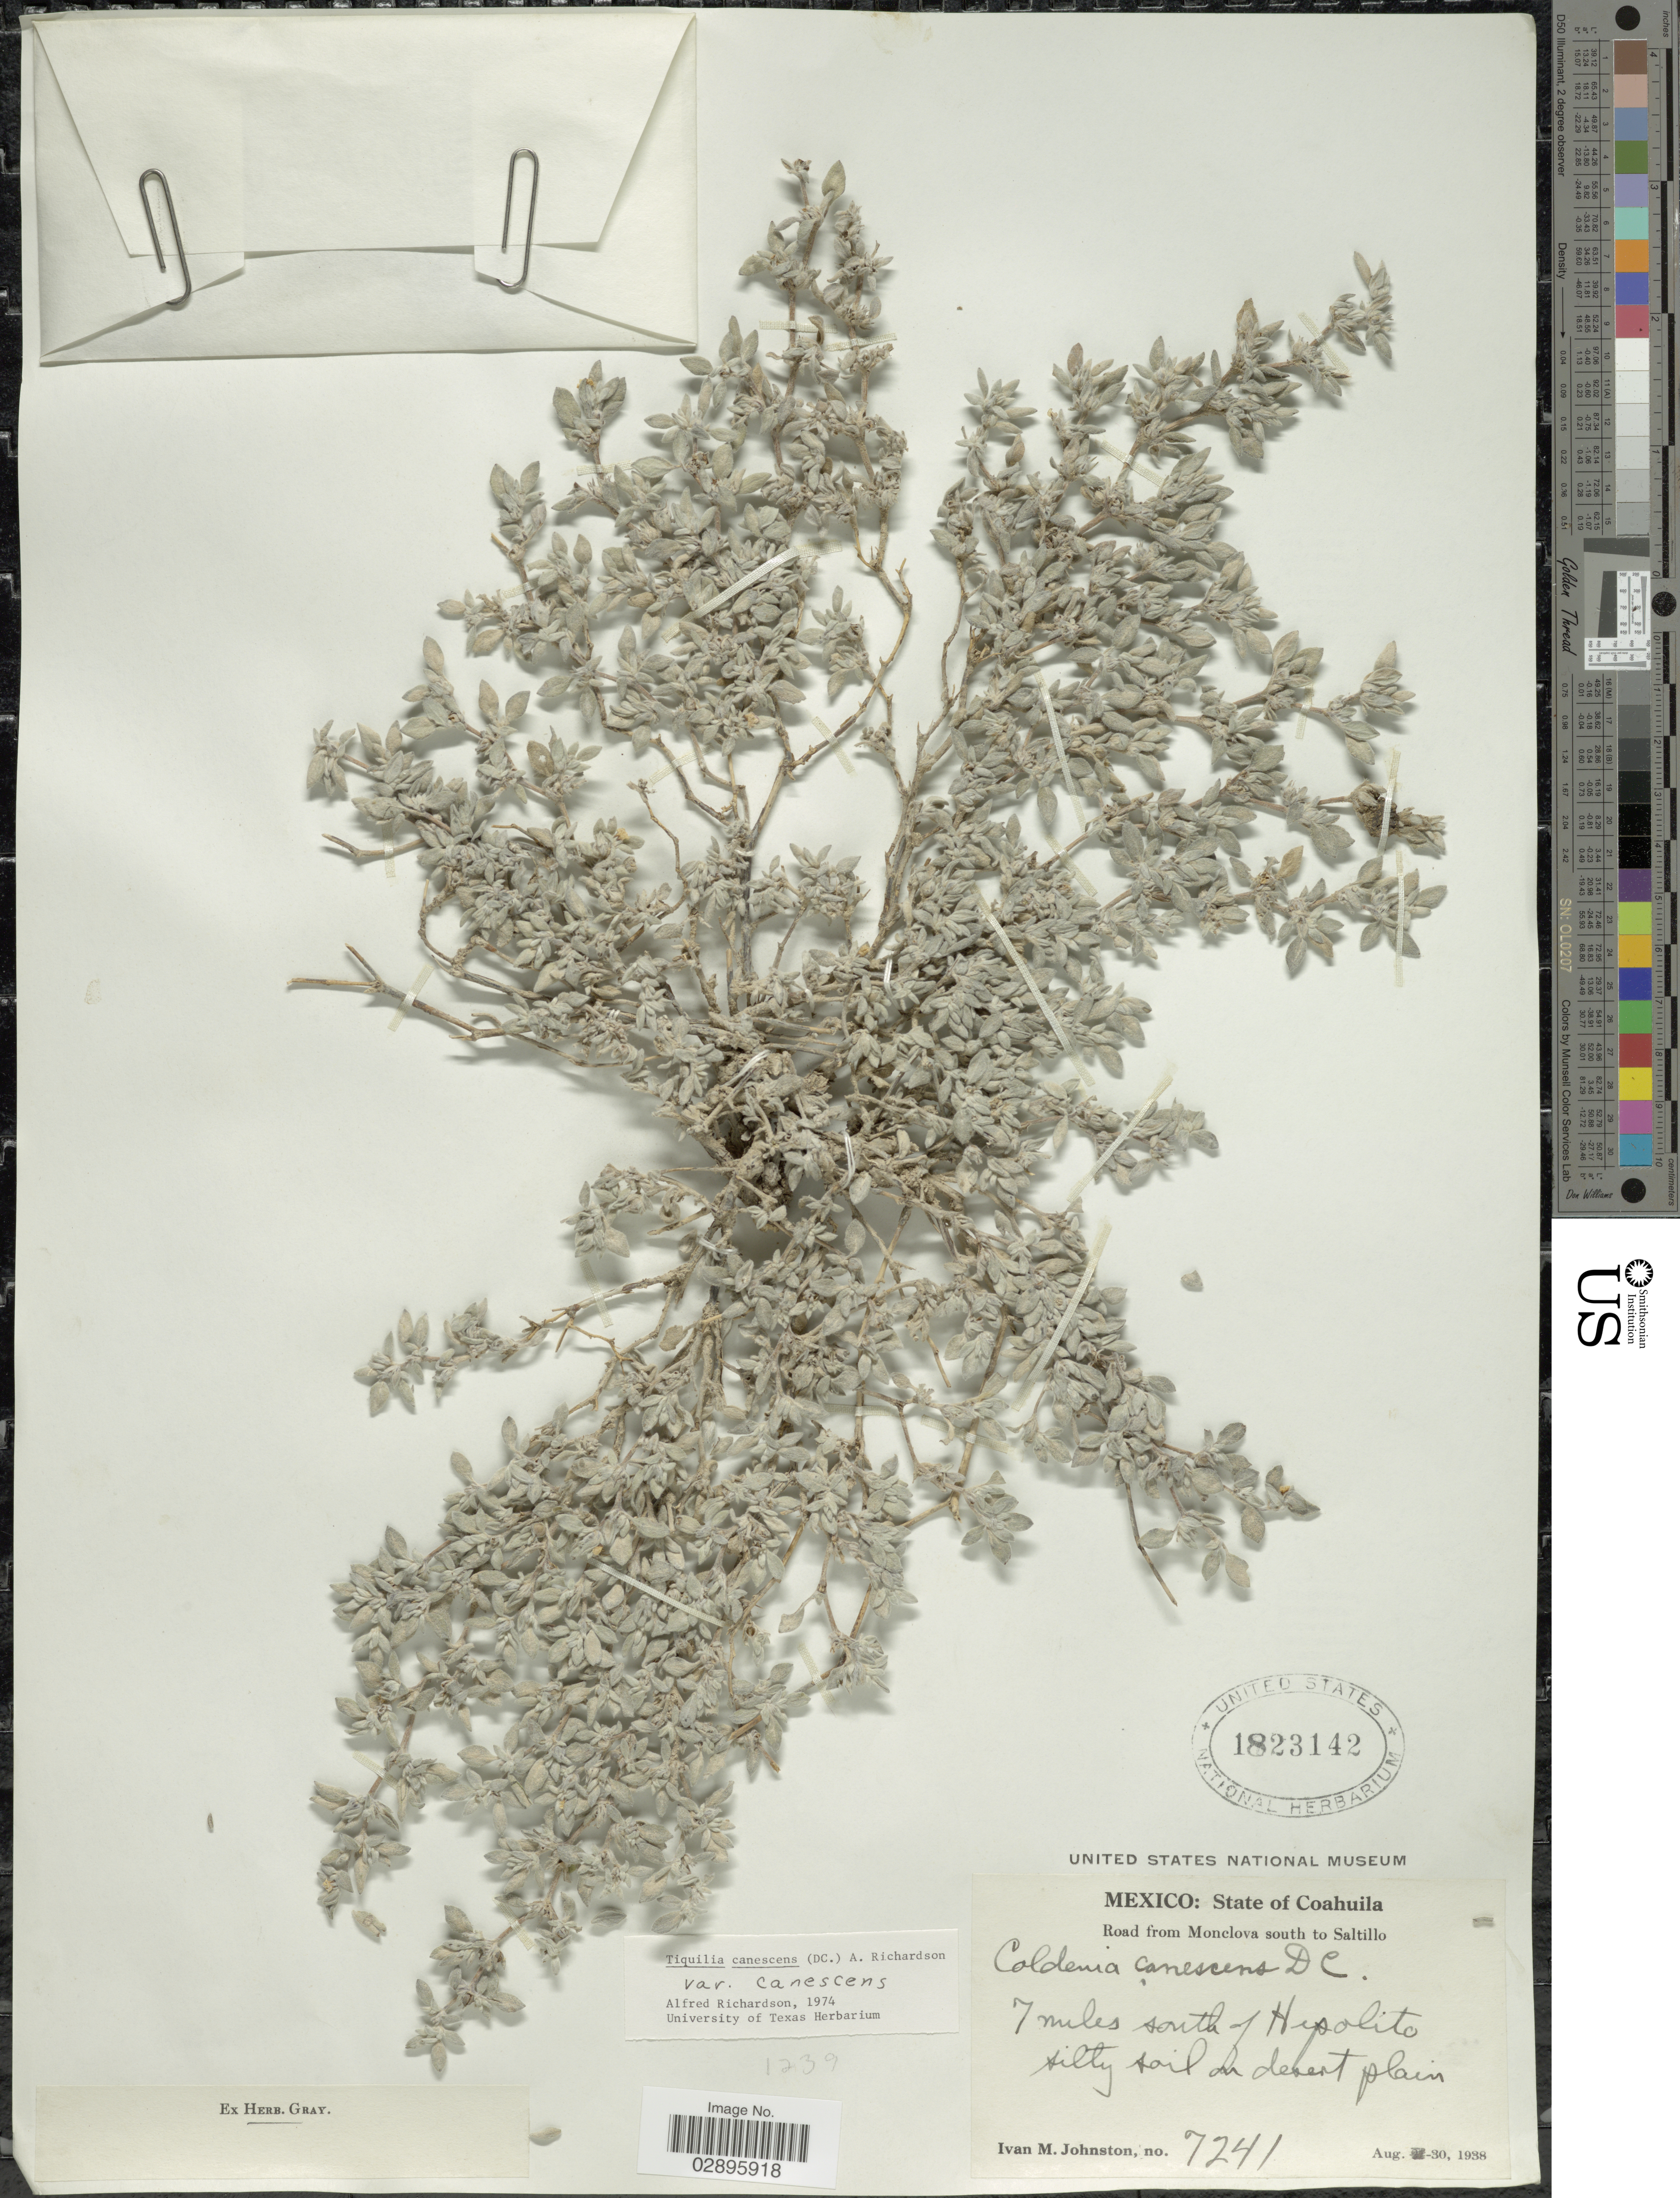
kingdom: Plantae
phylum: Tracheophyta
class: Magnoliopsida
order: Boraginales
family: Ehretiaceae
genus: Tiquilia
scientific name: Tiquilia canescens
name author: (DC.) A.T. Richardson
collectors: I.M. Johnston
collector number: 7241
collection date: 1938-08-30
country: Mexico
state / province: Coahuila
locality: Road from Monclova south to Saltillo. 7 miles south of Hipolito.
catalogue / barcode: US 1823142